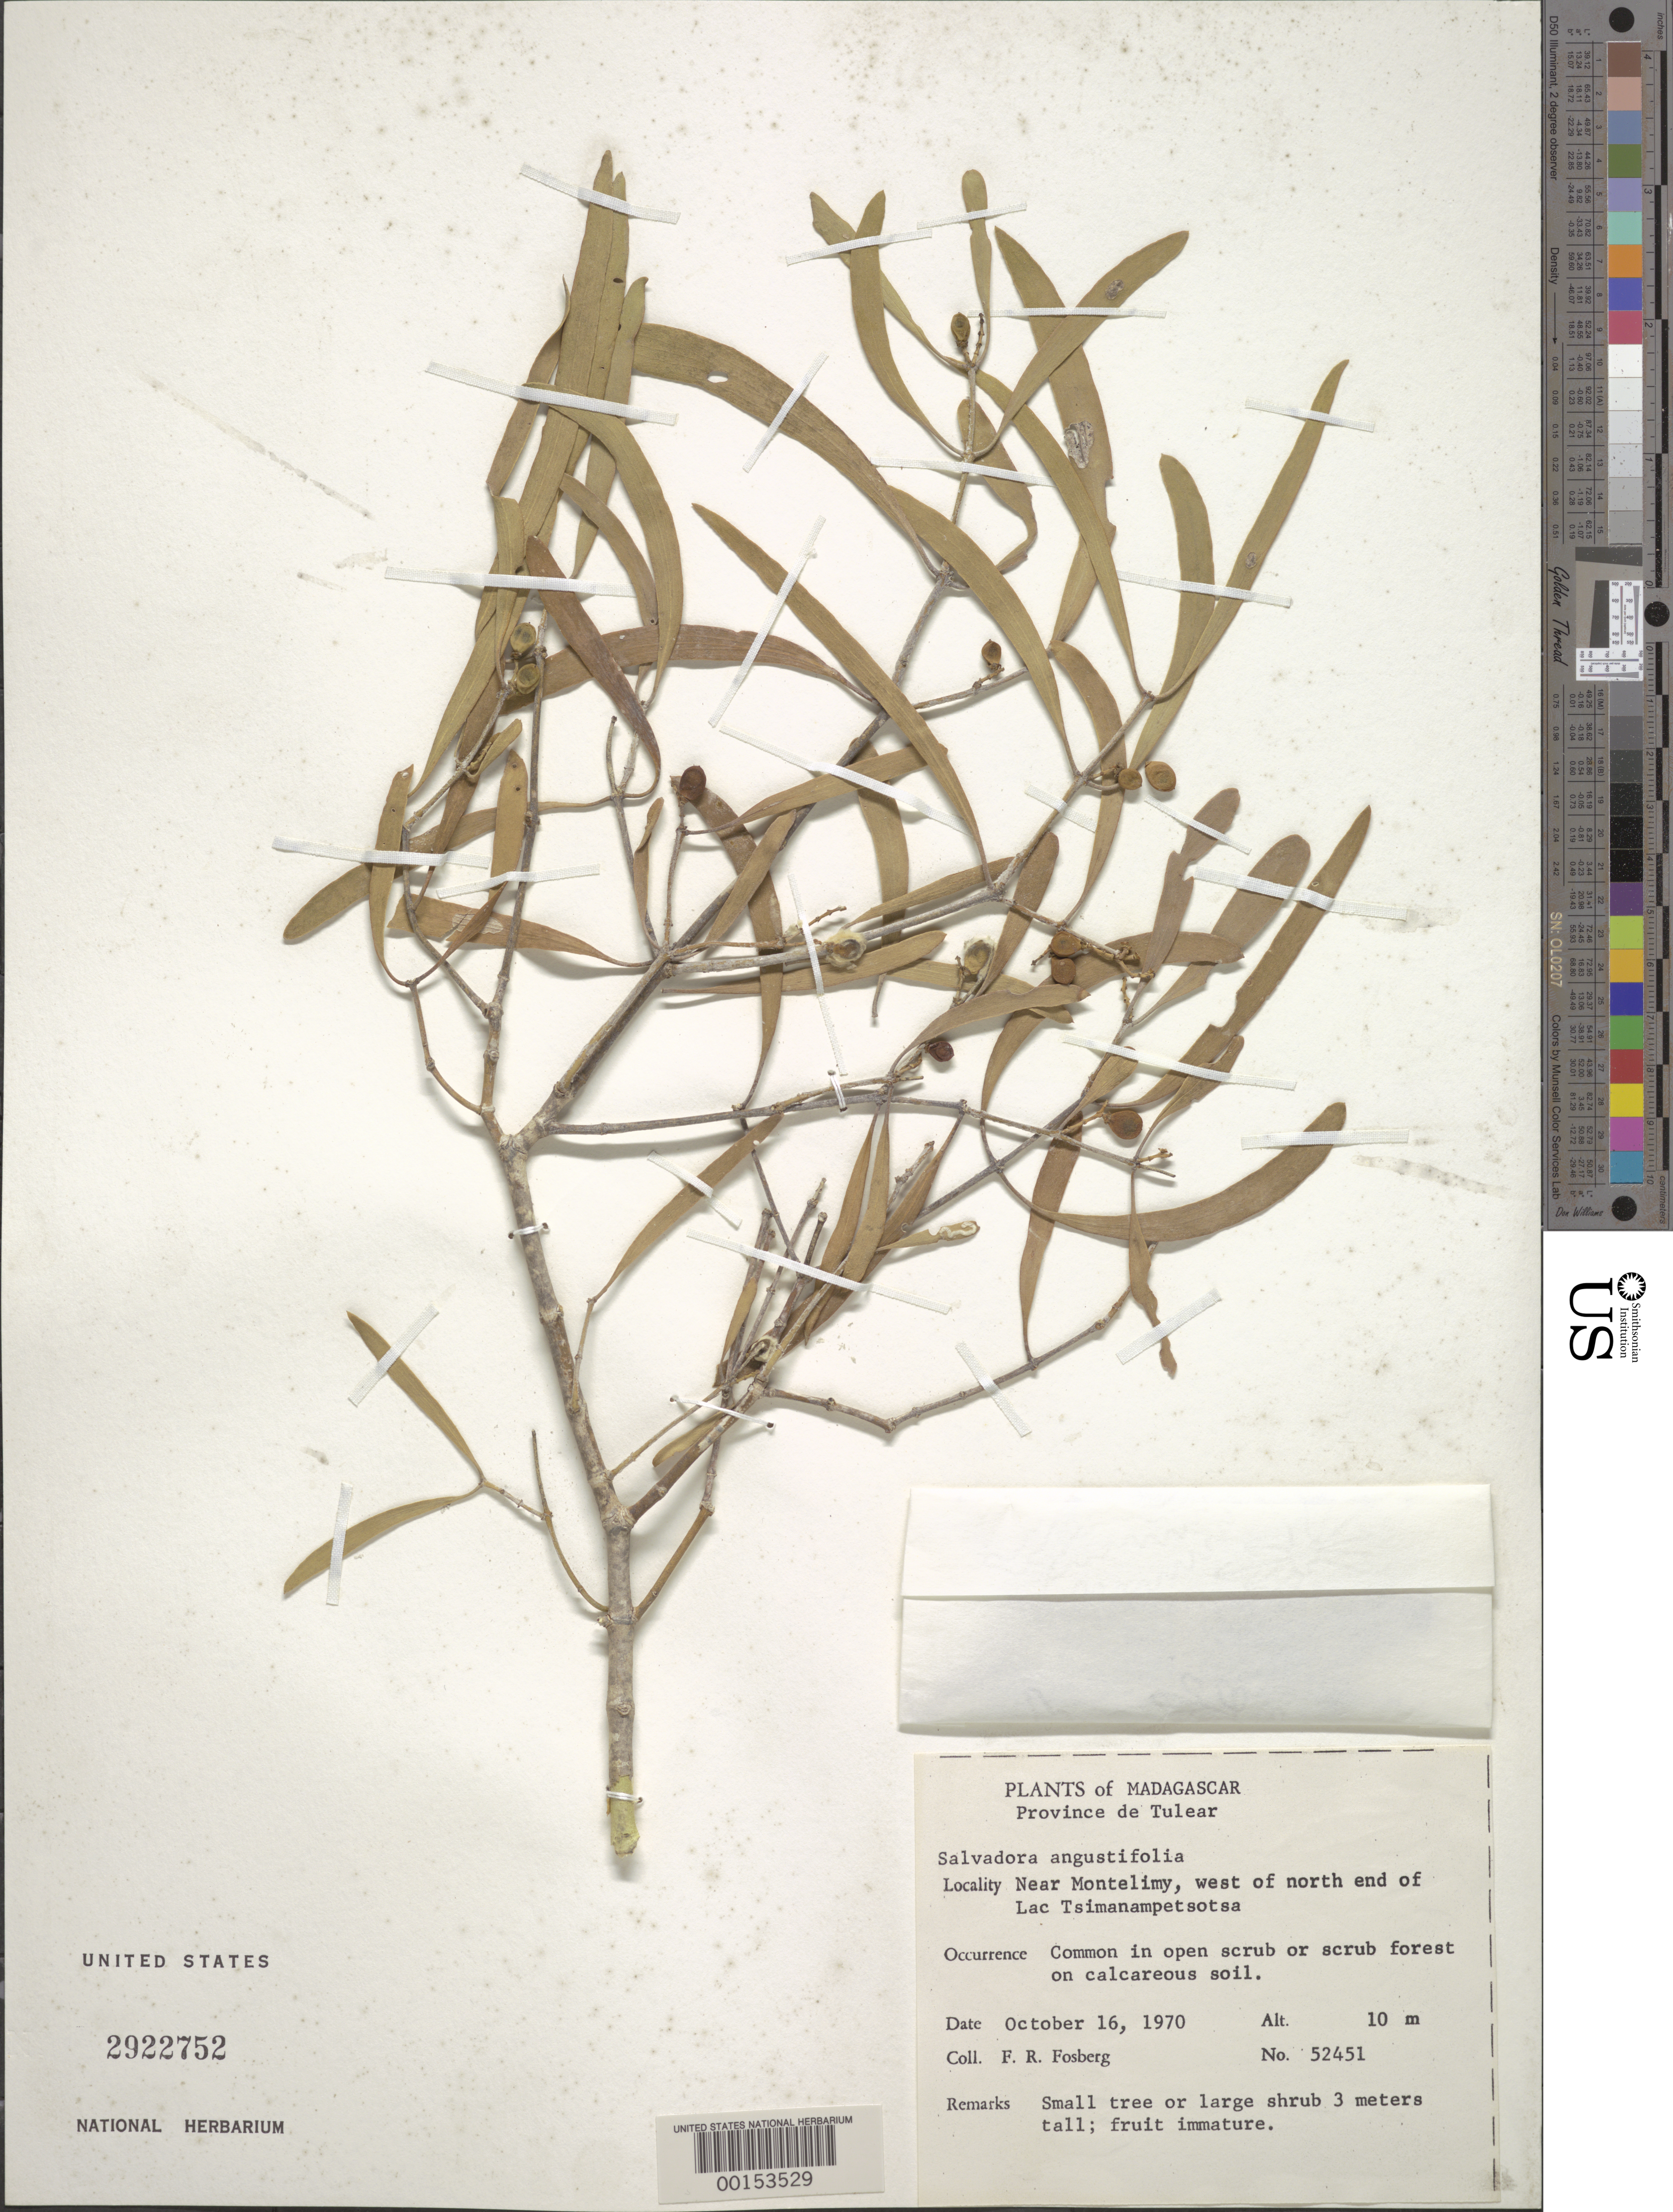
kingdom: Plantae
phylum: Tracheophyta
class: Magnoliopsida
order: Brassicales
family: Salvadoraceae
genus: Salvadora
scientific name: Salvadora angustifolia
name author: Turill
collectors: F. R. Fosberg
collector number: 52451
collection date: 1970-10-16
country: Madagascar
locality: Province de Tulear. Near Montelimy, west of north end of Lac Tsimanampetsotsa.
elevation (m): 10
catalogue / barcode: US 2922752